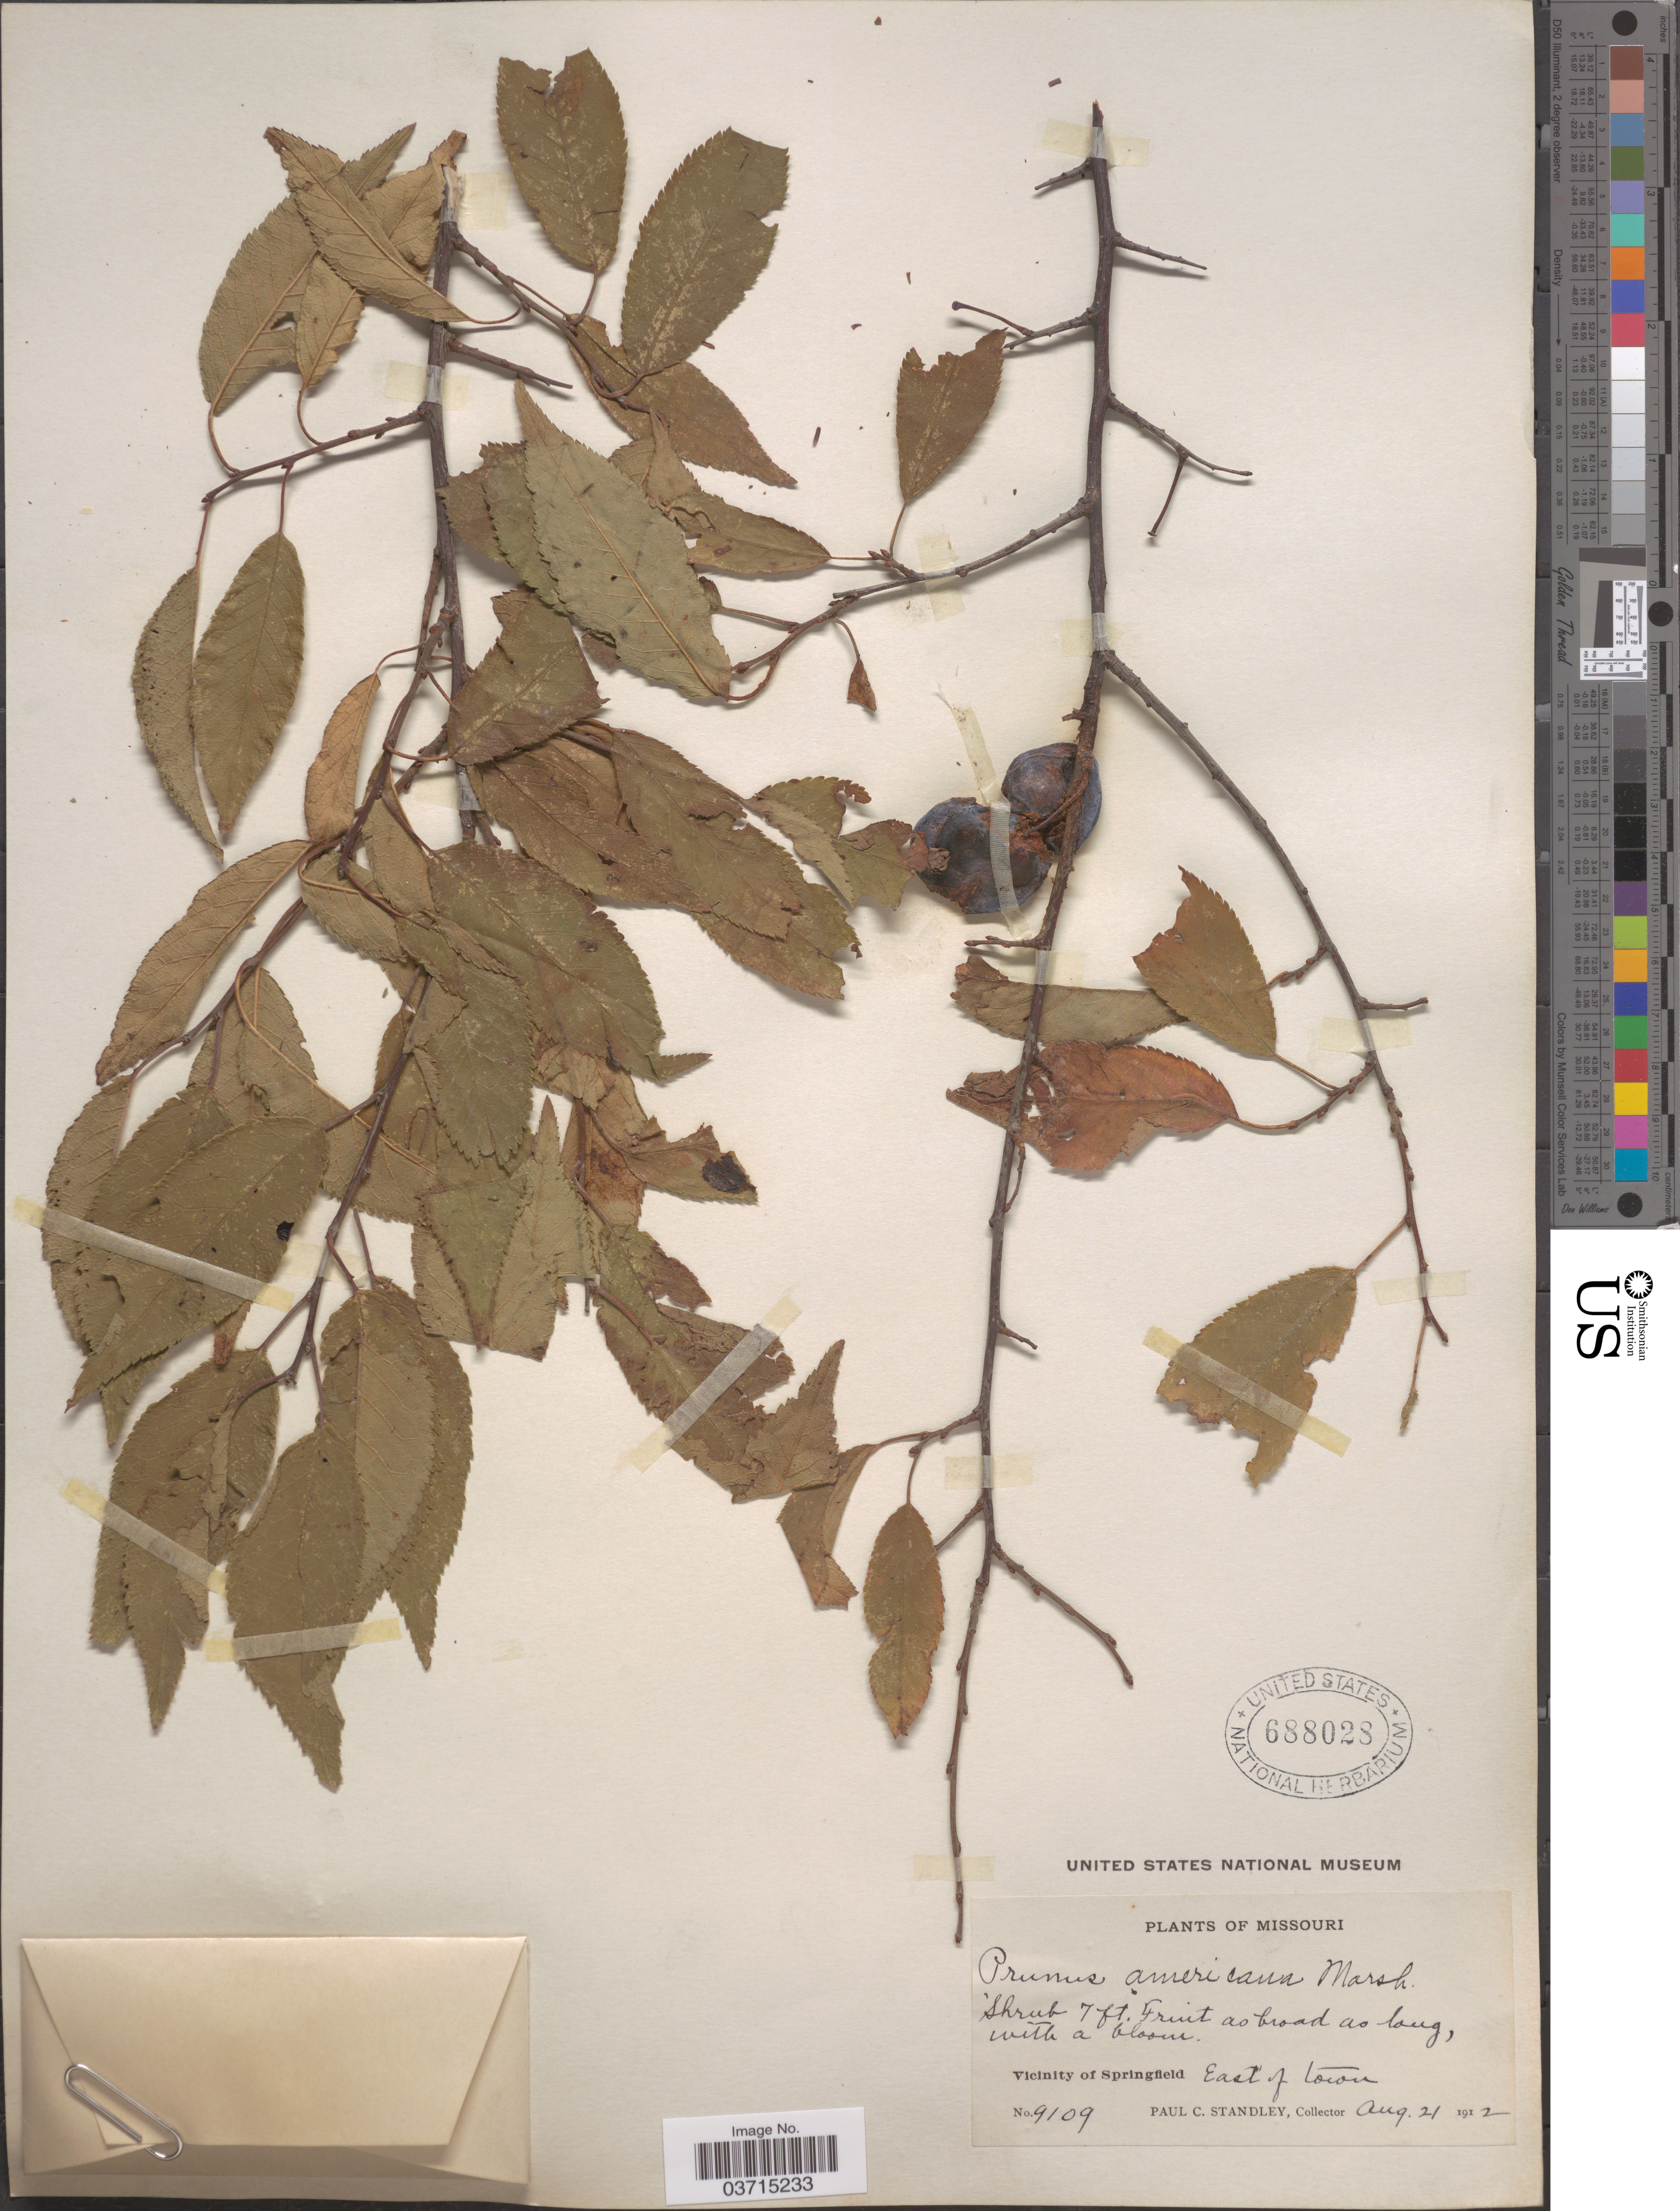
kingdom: Plantae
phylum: Tracheophyta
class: Magnoliopsida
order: Rosales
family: Rosaceae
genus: Prunus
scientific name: Prunus americana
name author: Marshall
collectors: P. C. Standley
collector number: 9109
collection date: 1912-08-21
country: United States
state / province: Missouri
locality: Vicinity of Springfield. East of town.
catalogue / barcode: US 688028